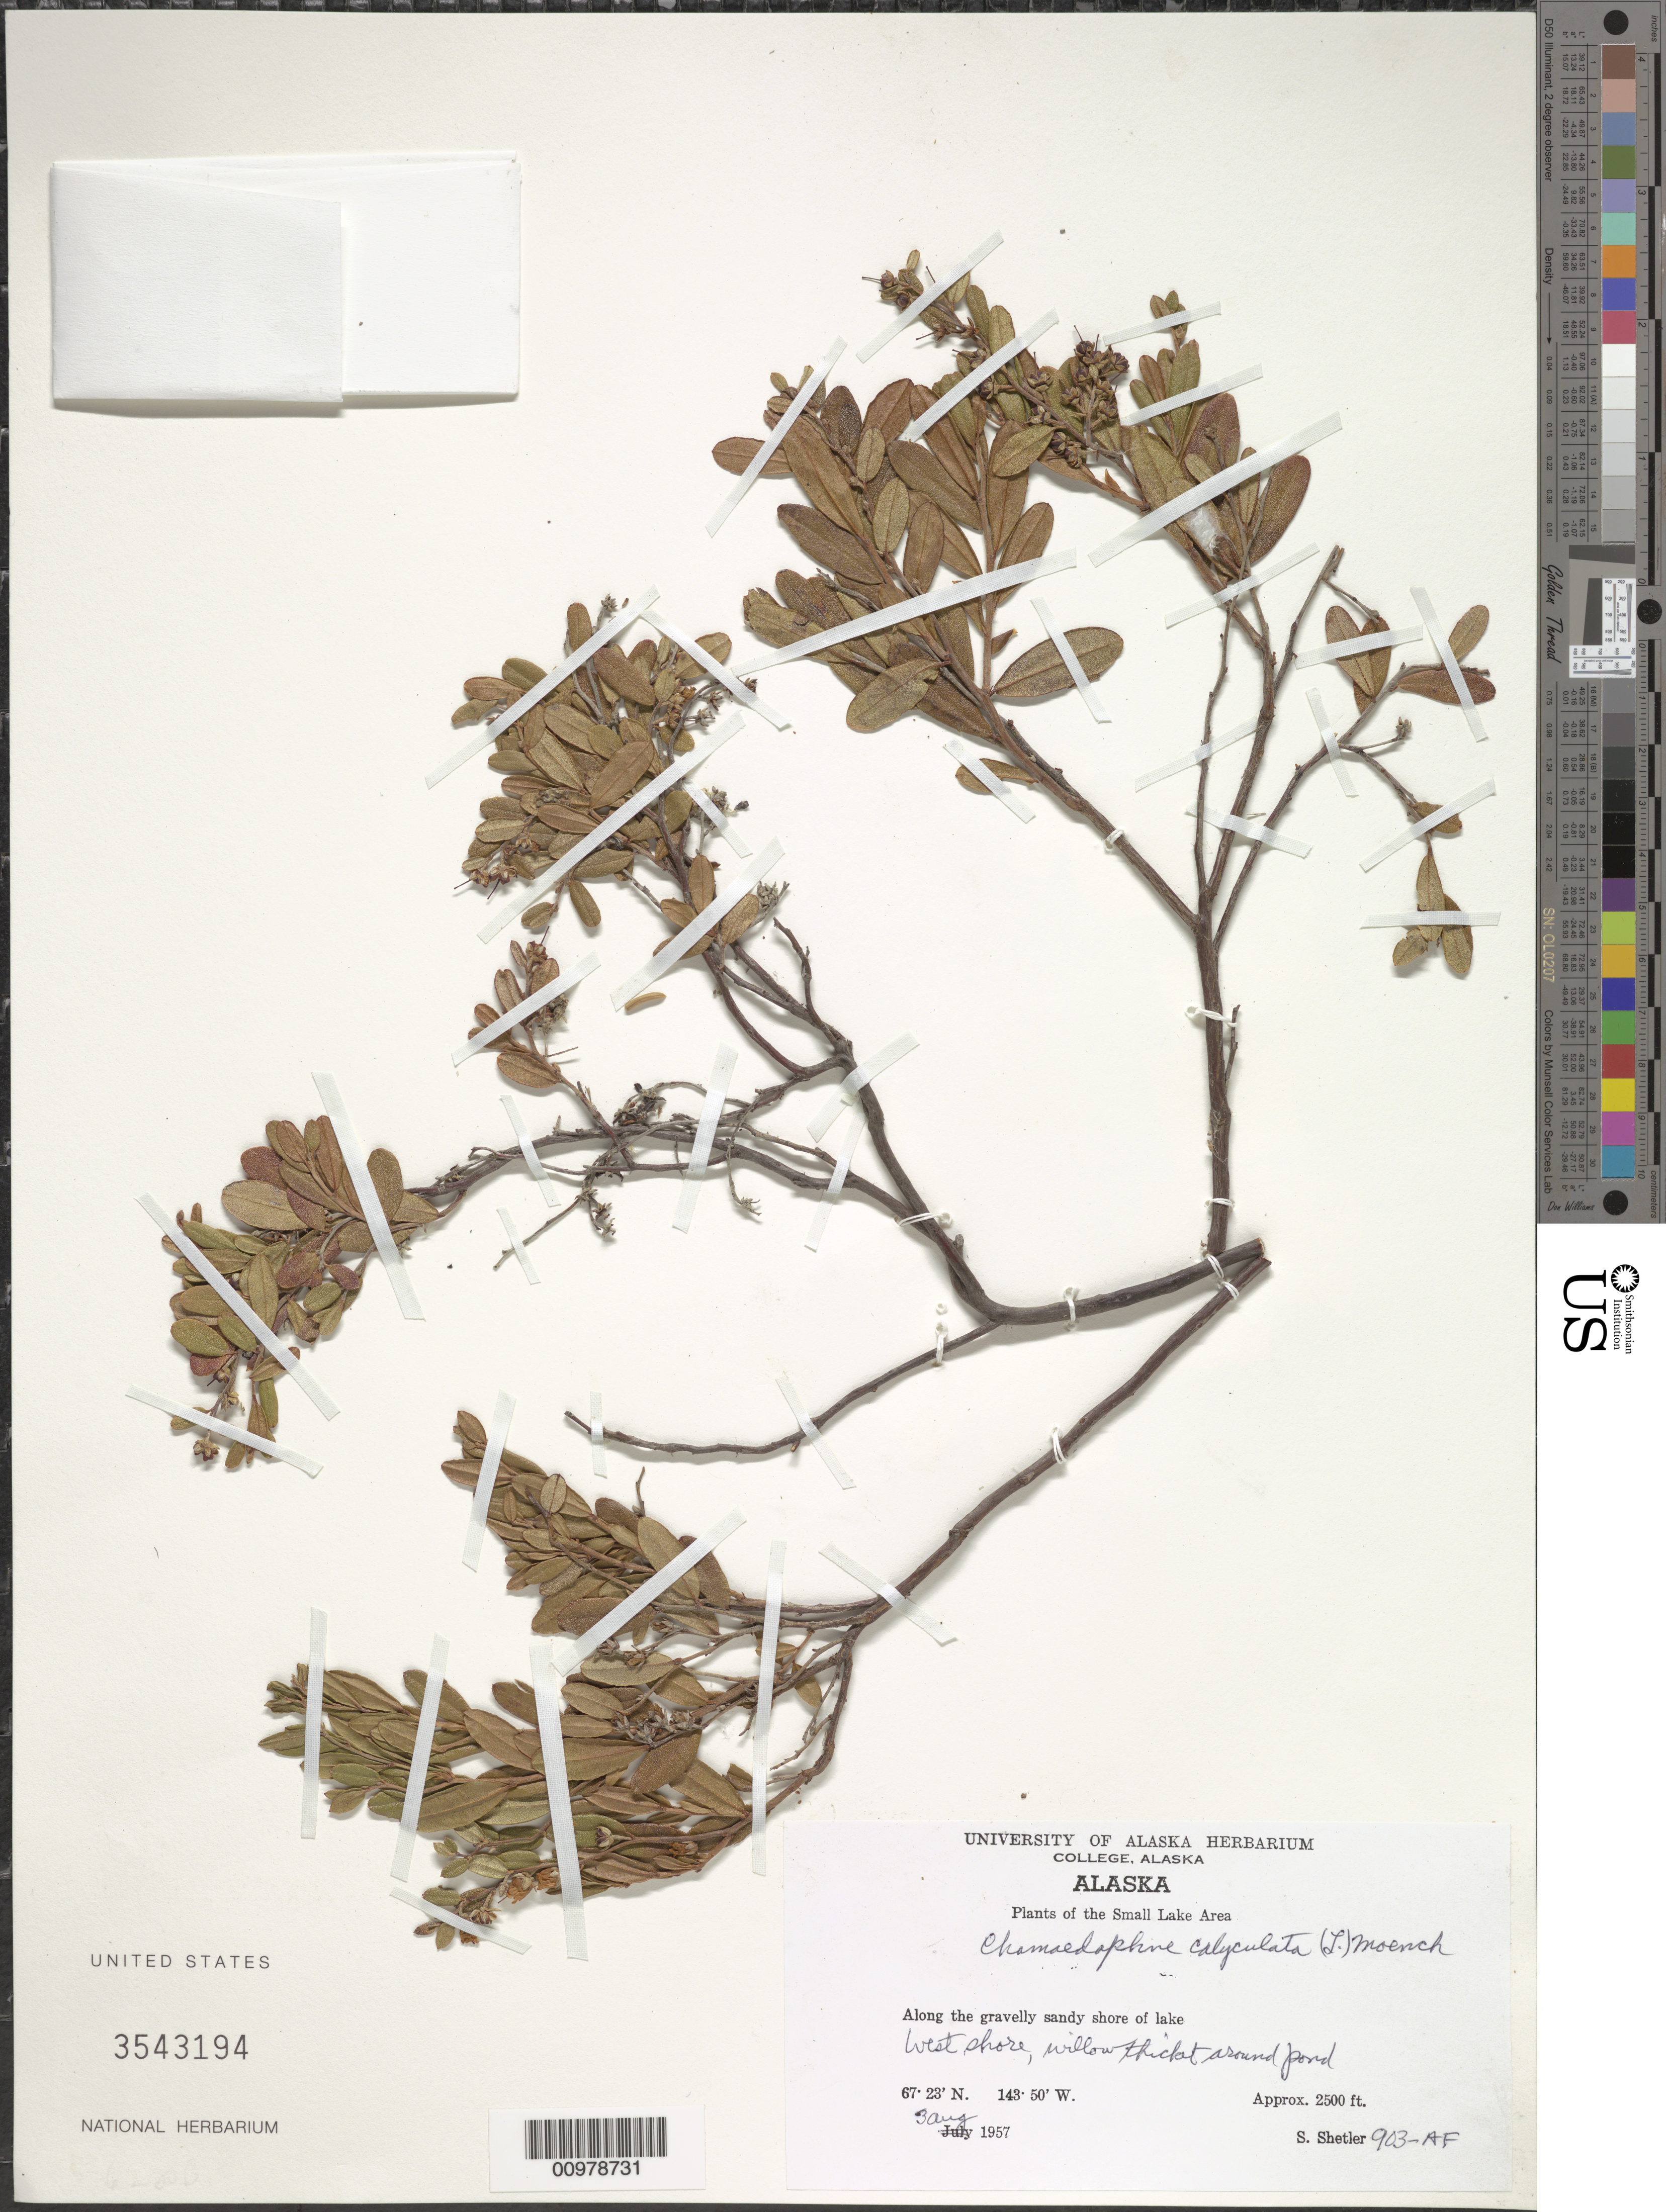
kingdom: Plantae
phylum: Tracheophyta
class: Magnoliopsida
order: Ericales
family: Ericaceae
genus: Chamaedaphne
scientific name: Chamaedaphne calyculata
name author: (L.) Moench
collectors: S. Shetler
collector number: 903-AF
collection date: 1957-08-03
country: United States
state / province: Alaska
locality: Small Lake Area.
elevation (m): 762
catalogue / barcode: US 3543194